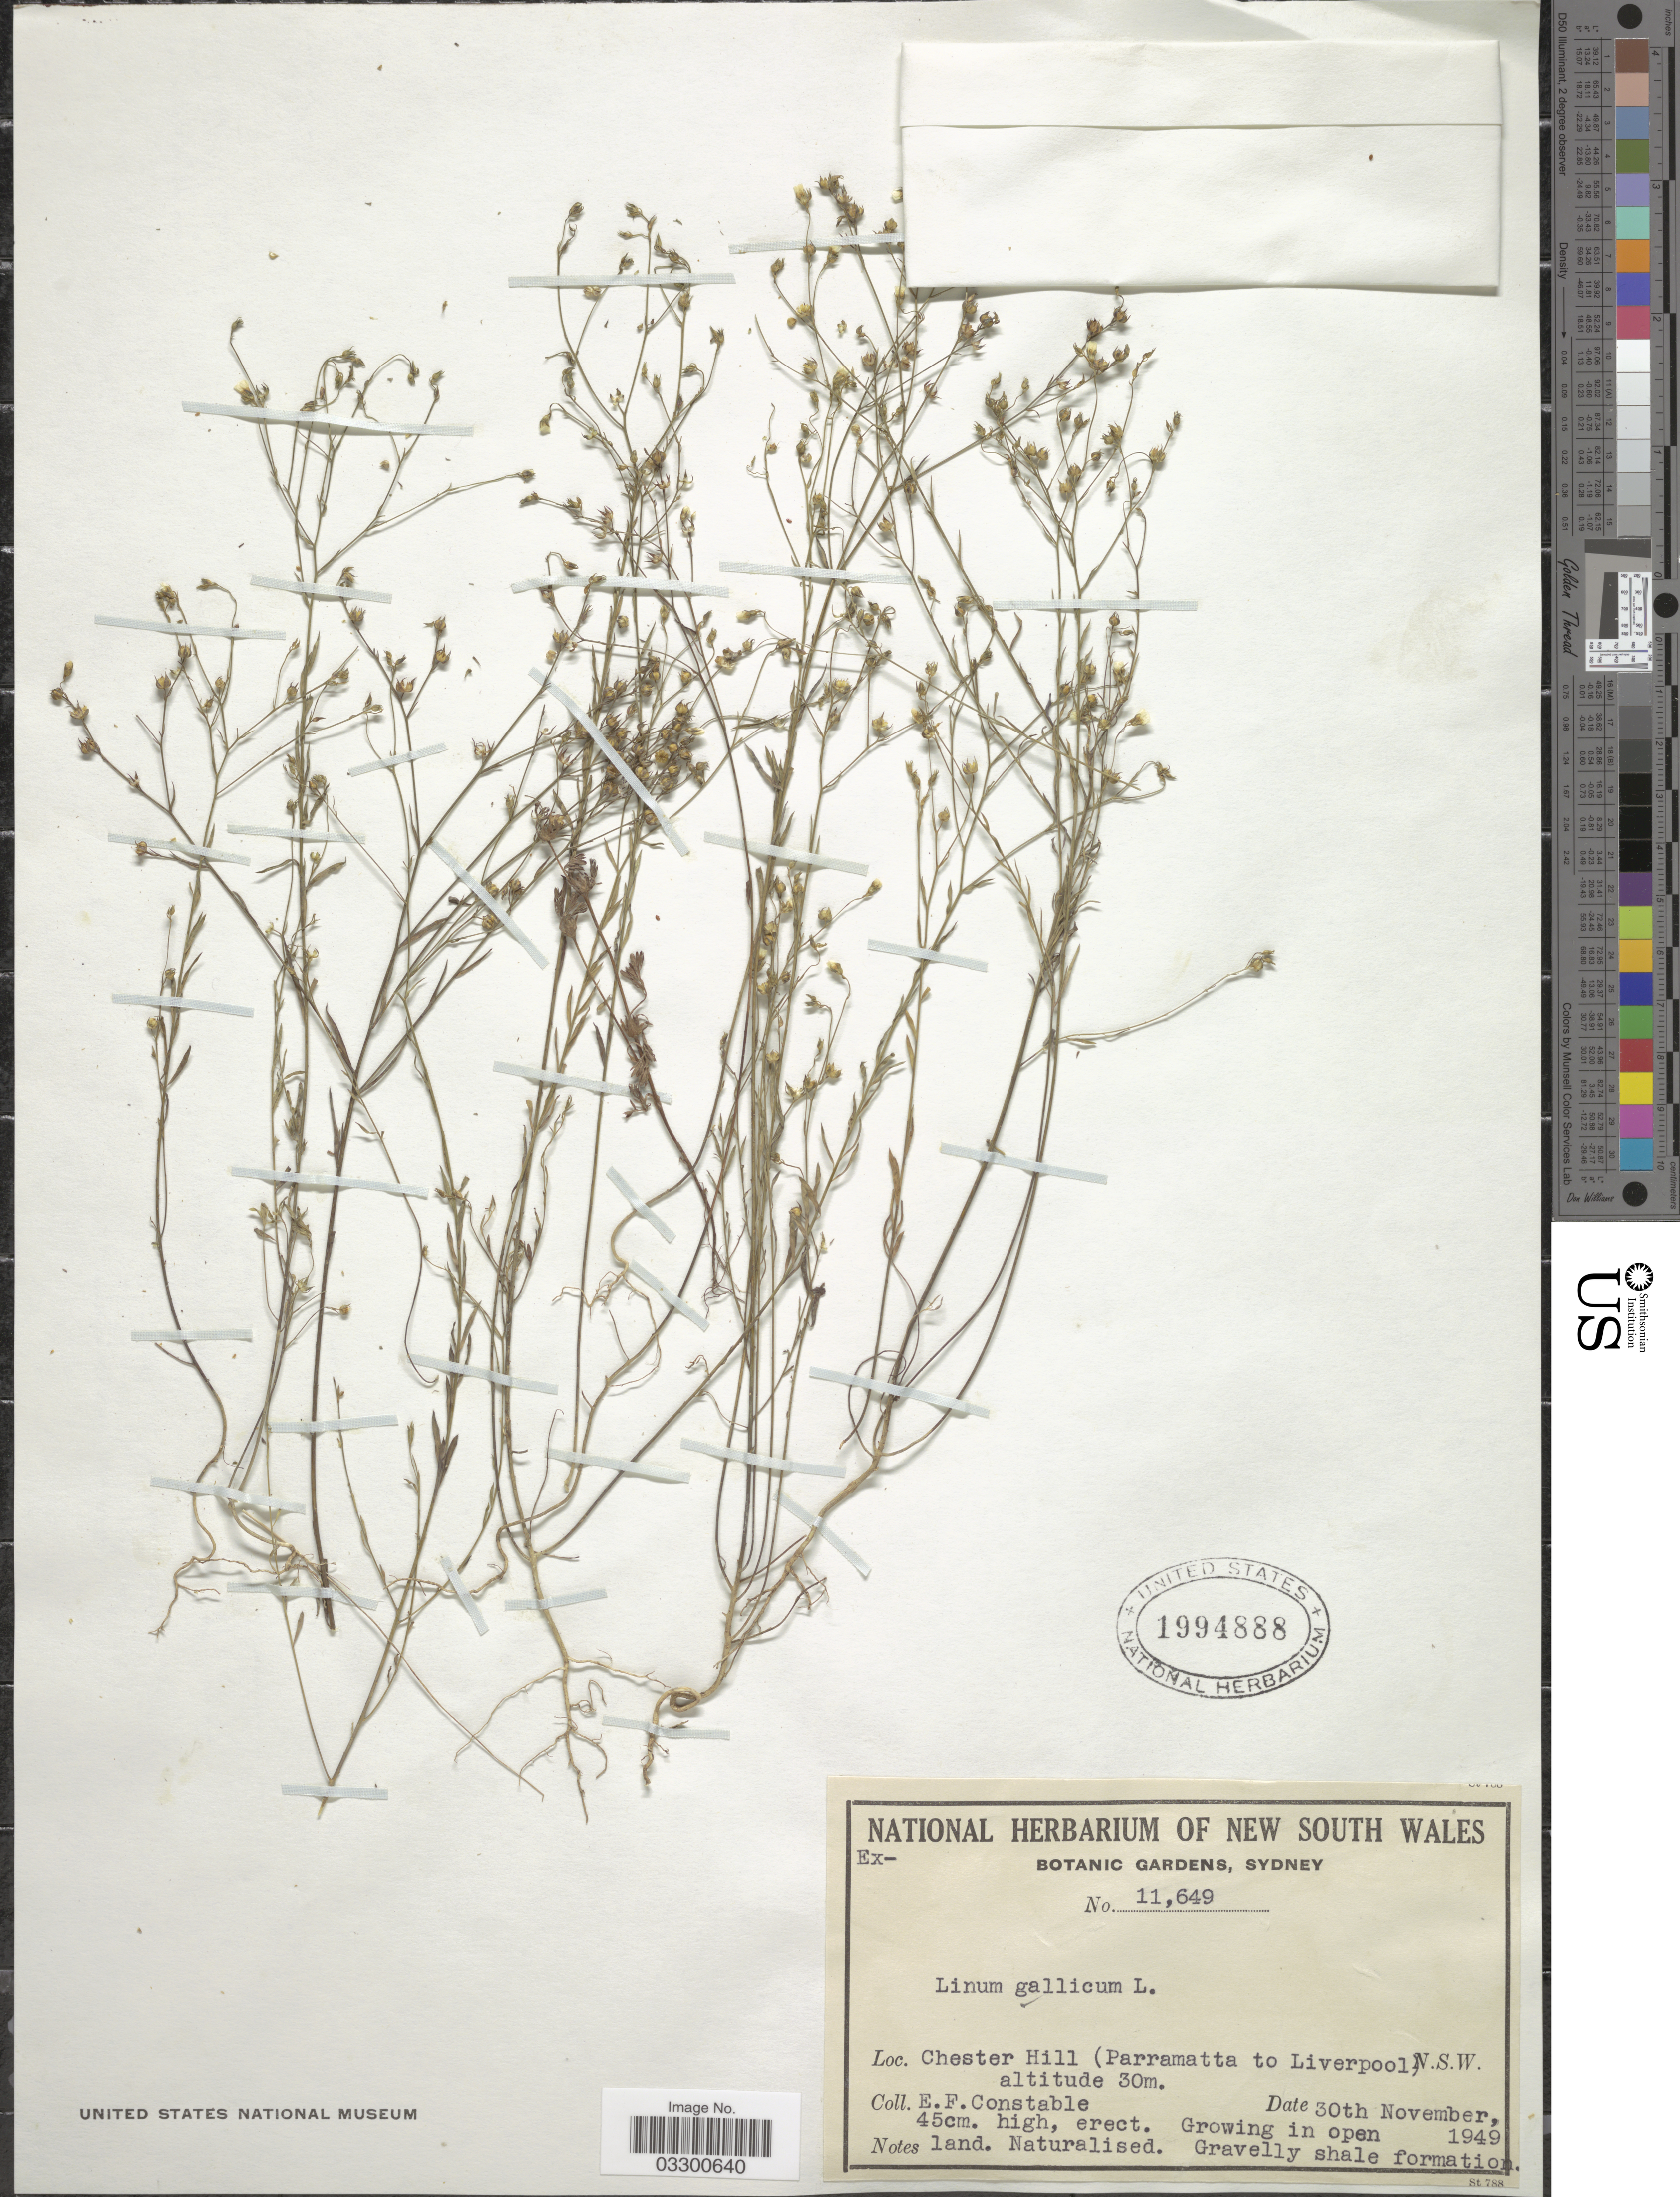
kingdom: Plantae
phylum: Tracheophyta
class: Magnoliopsida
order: Malpighiales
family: Linaceae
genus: Linum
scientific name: Linum gallicum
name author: L.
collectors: E. F. Constable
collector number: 11649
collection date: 1949-11-30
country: Australia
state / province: New South Wales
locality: Chester Hill (Parramatta to Liverpool) N. S. W.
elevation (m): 30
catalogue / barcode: US 1994888